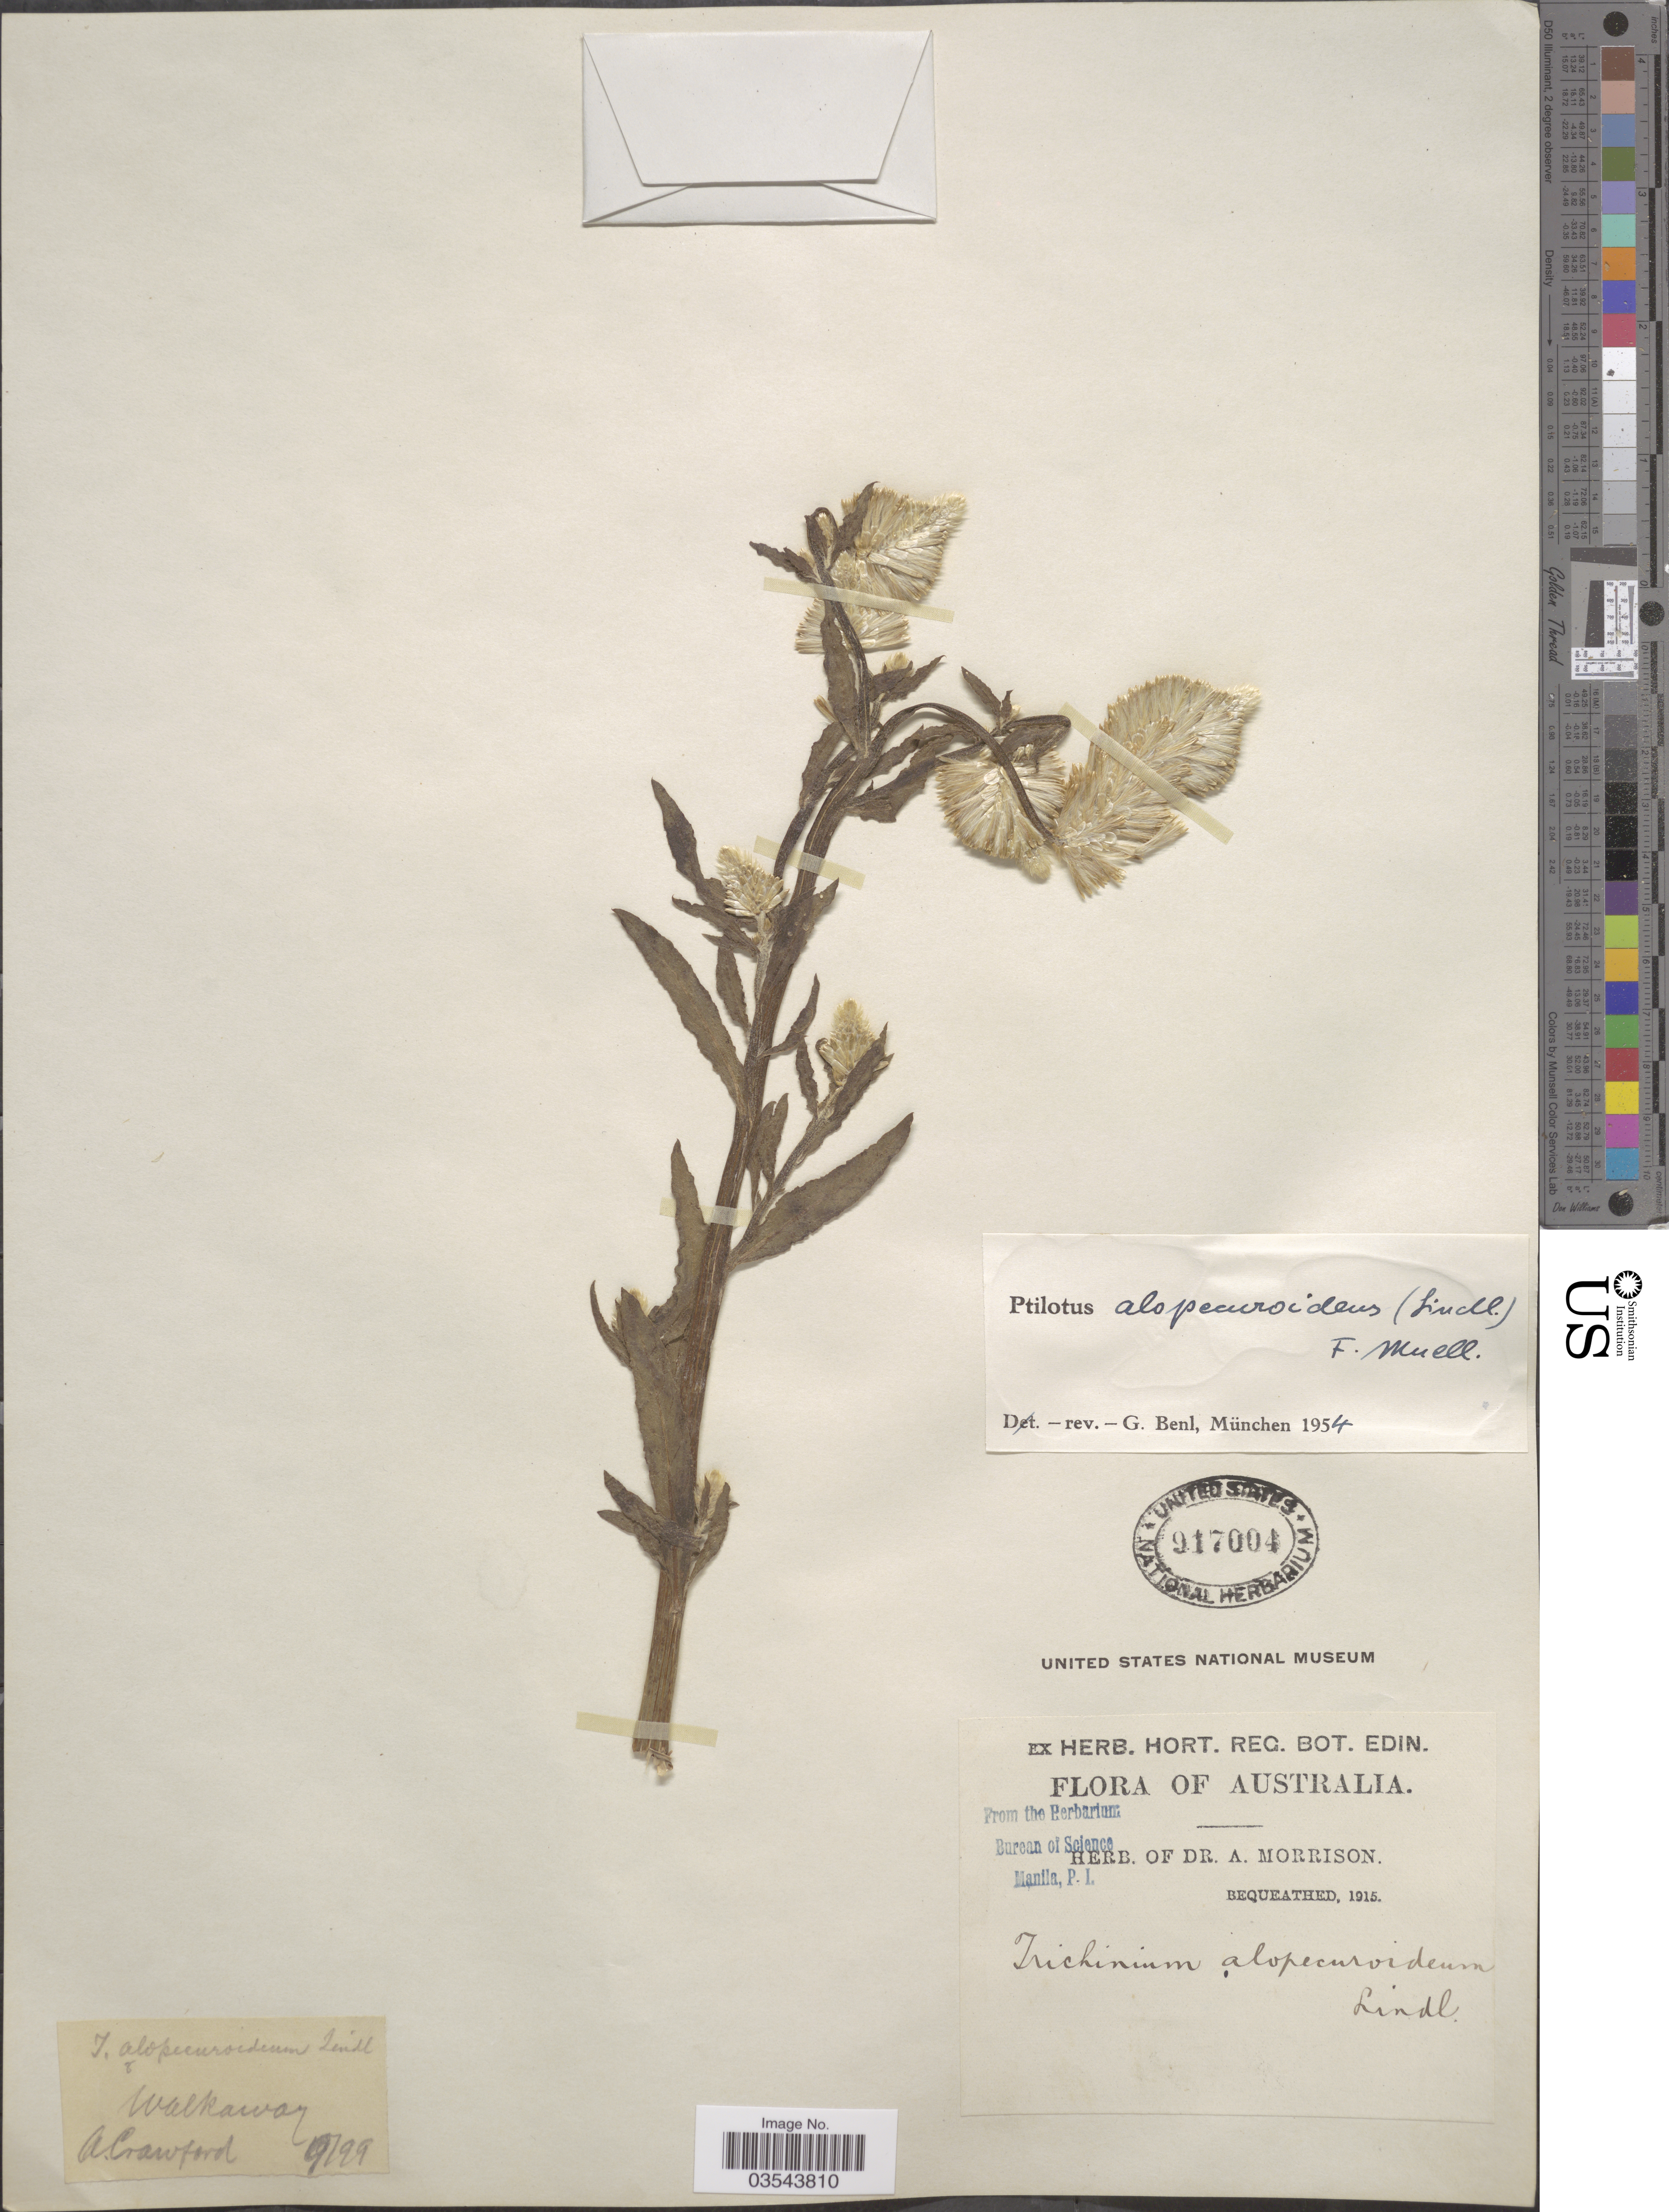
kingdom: Plantae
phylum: Tracheophyta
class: Magnoliopsida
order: Caryophyllales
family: Amaranthaceae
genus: Ptilotus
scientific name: Ptilotus polystachyus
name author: (Gaudich.) F. Muell.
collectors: A. Crawford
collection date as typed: Transcribed d/m/y: /9/99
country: Australia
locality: Walkaway.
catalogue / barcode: US 917004